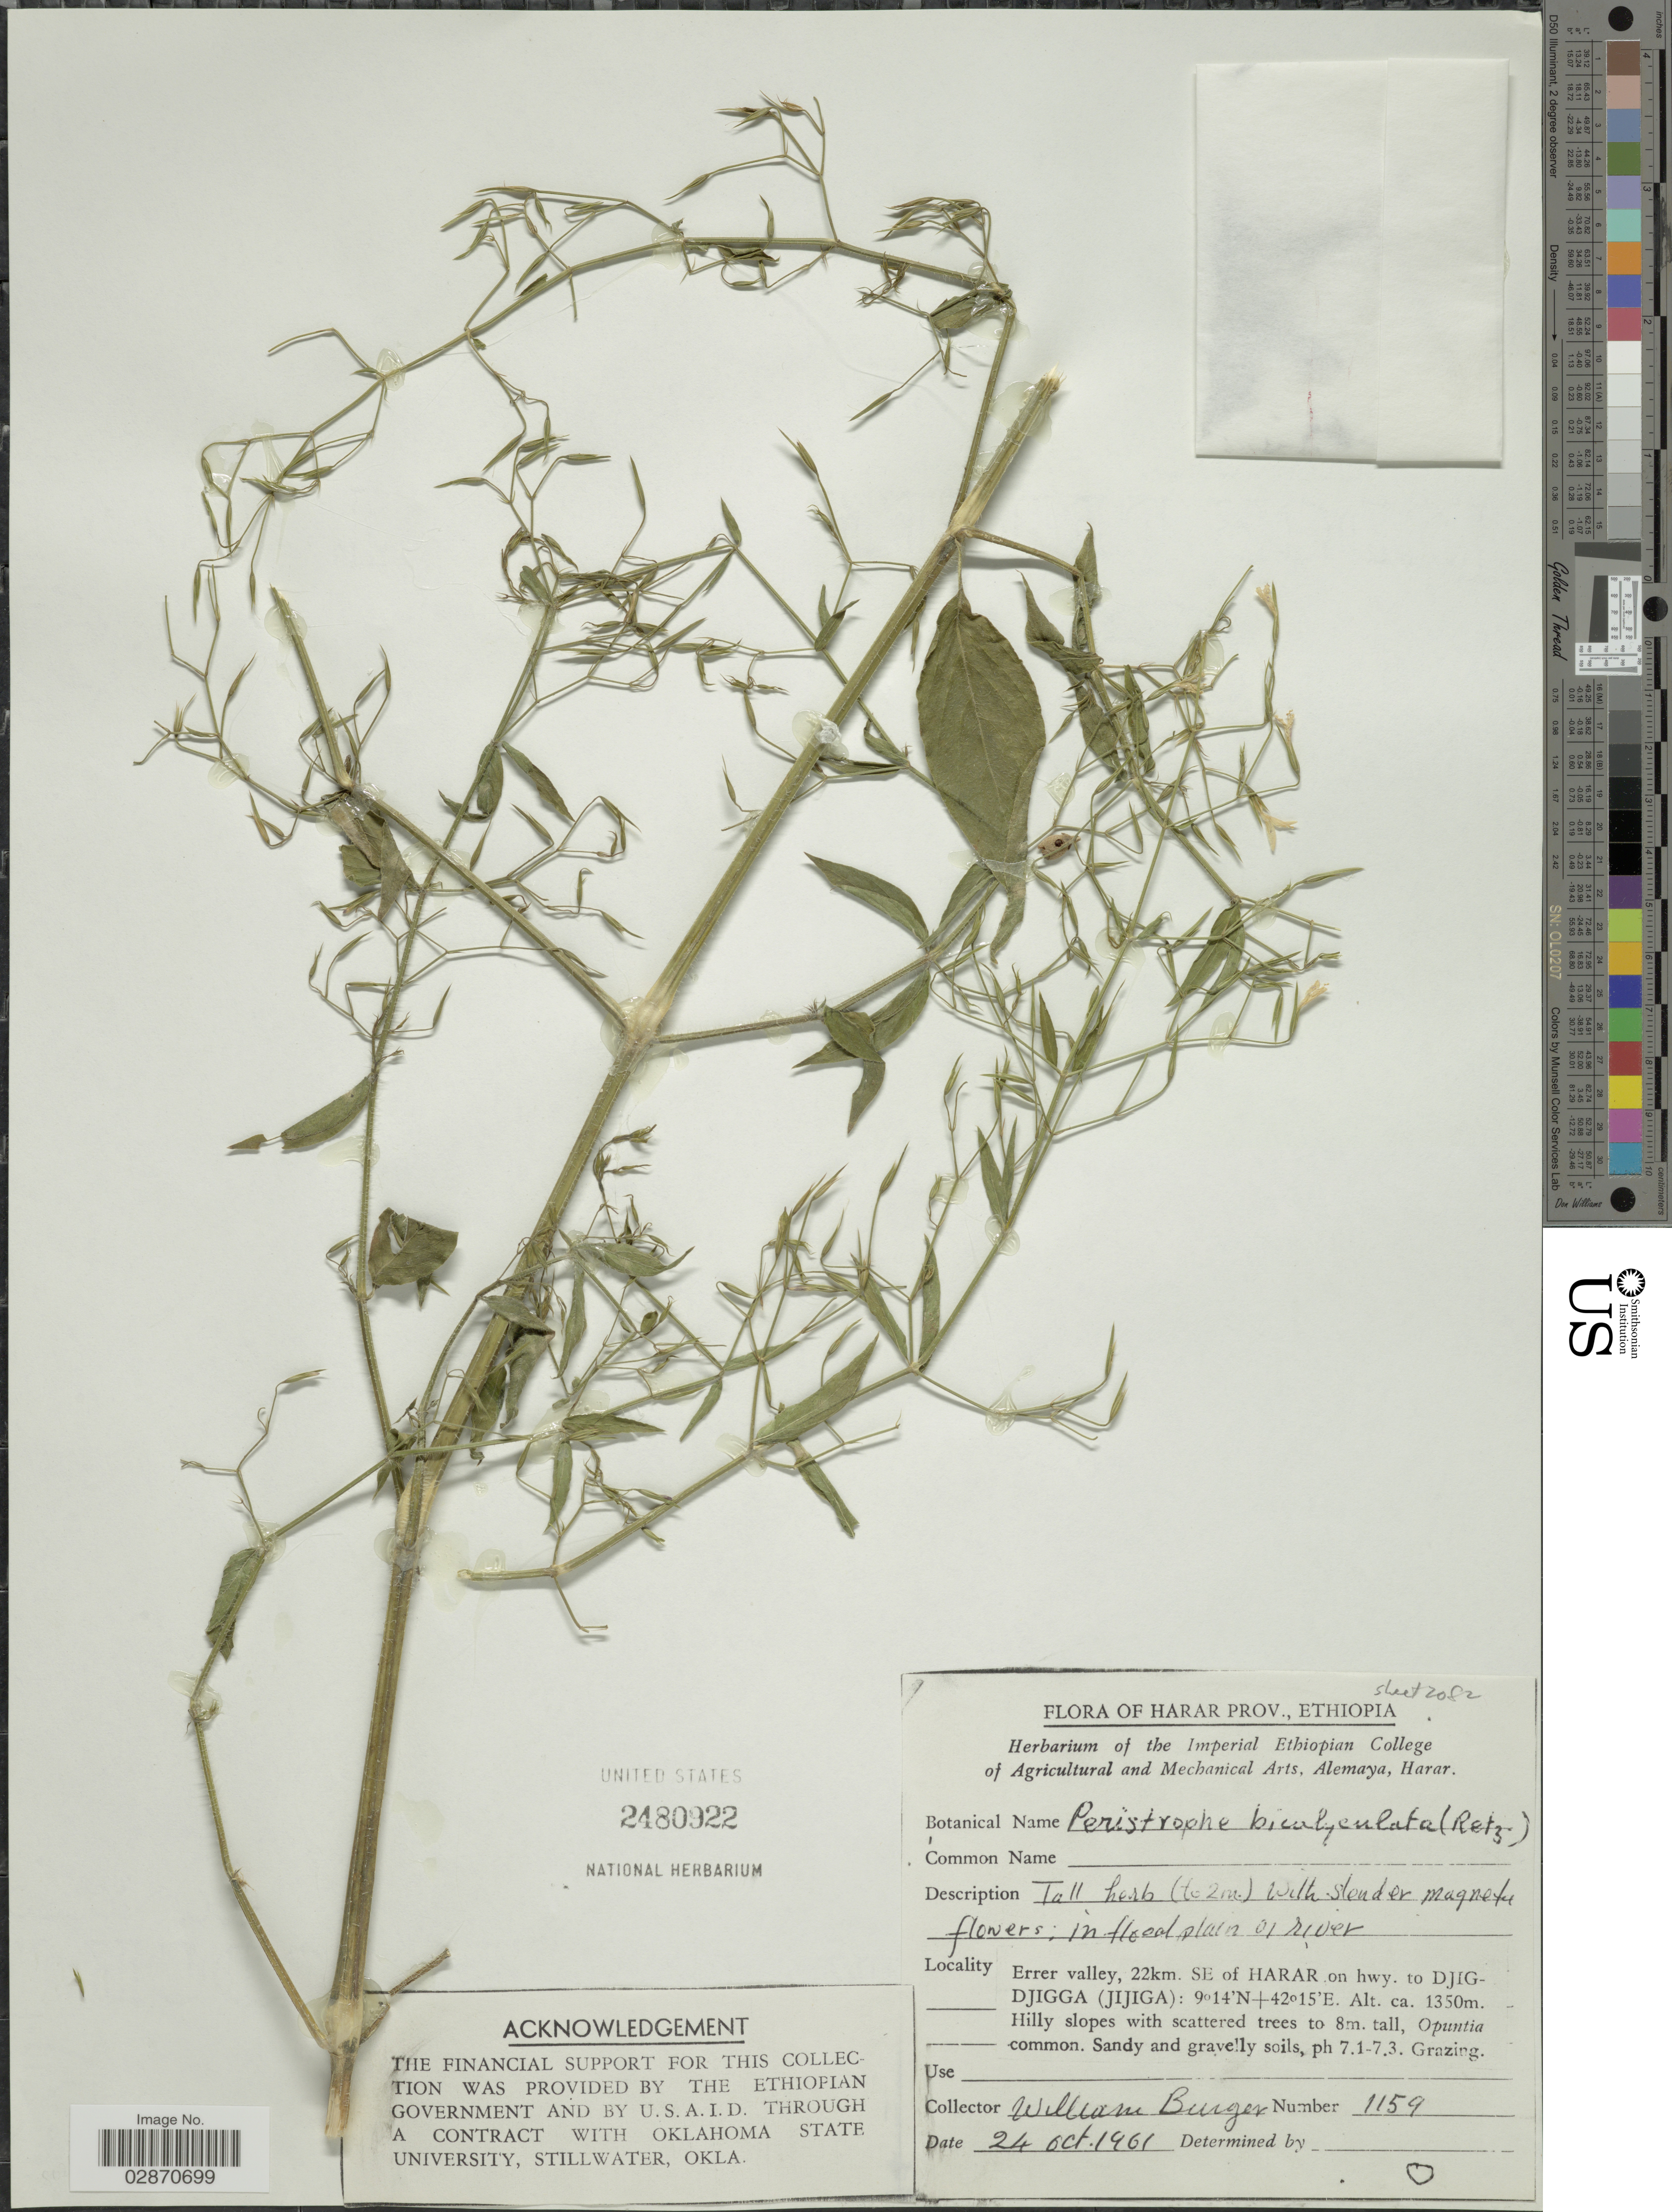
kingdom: Plantae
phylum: Tracheophyta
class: Magnoliopsida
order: Lamiales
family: Acanthaceae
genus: Peristrophe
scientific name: Peristrophe paniculata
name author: (Forssk.) Brummitt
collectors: W. Burger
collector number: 1159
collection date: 1961-10-24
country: Ethiopia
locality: Harar Prov. Errer valley, 22km. SE of Harar on hwy. to Djig-Djigga (Jijiga).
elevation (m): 1350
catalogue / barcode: US 2480922